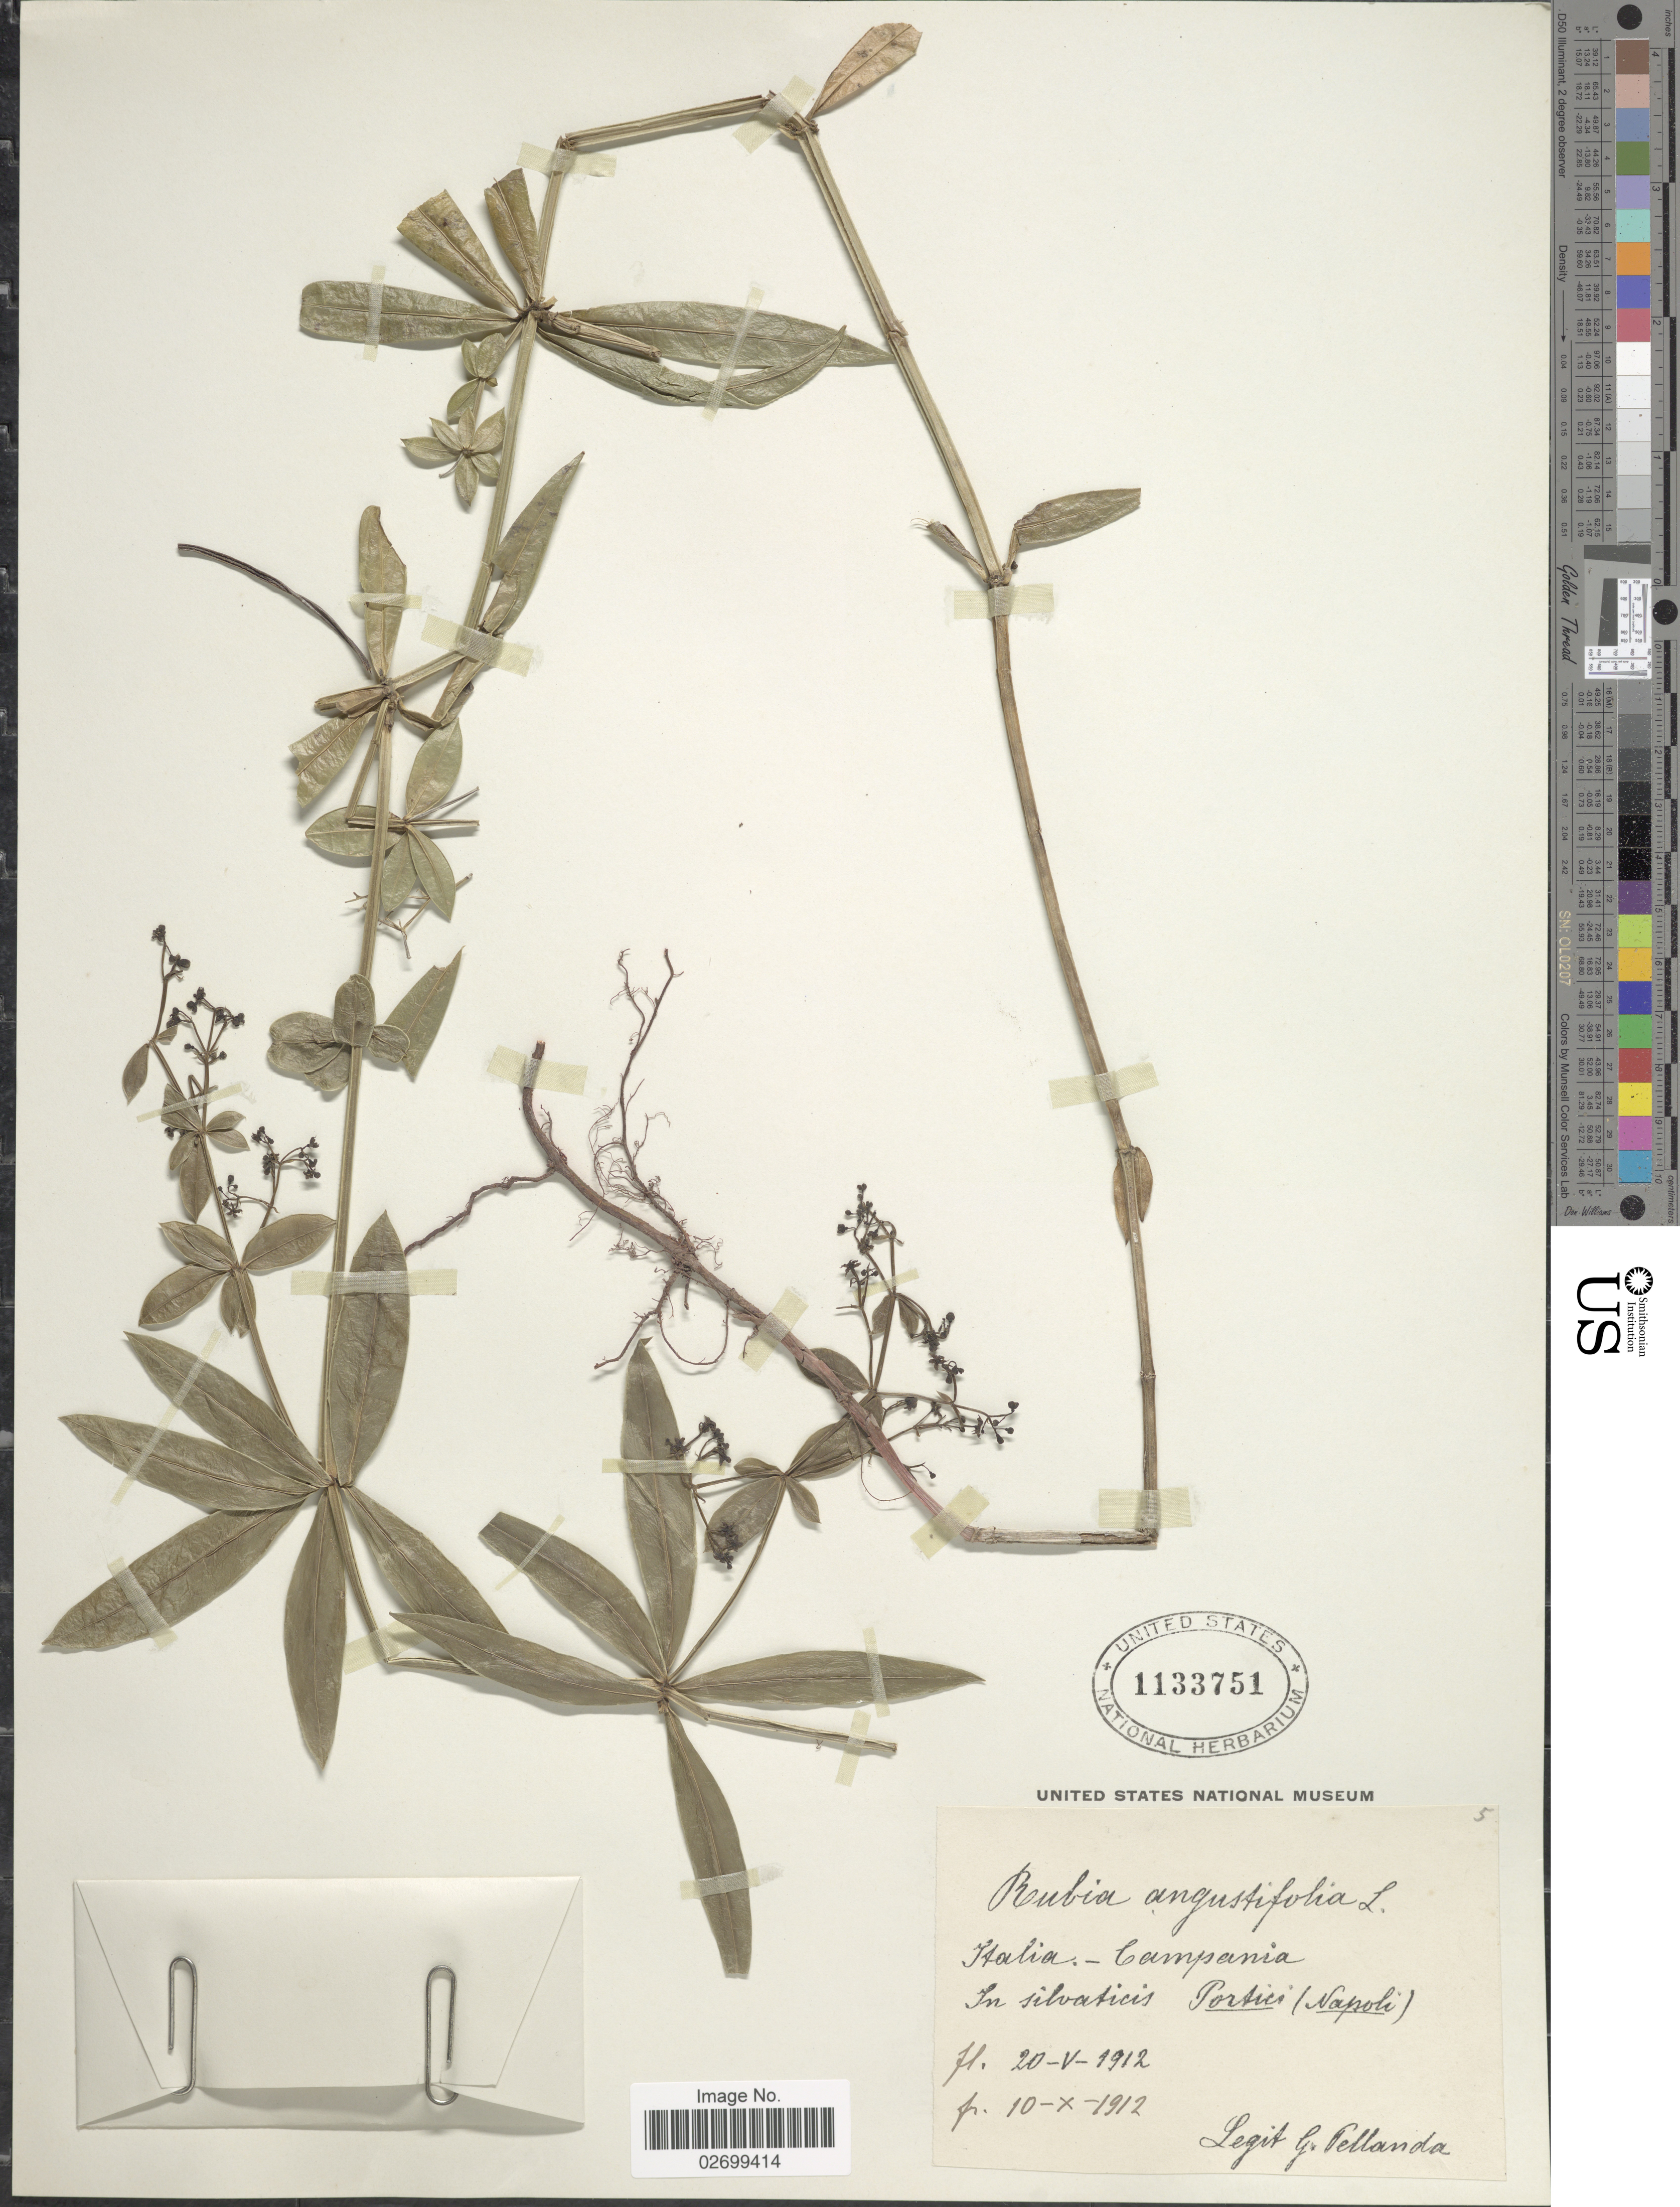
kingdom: Plantae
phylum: Tracheophyta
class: Magnoliopsida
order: Gentianales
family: Rubiaceae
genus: Rubia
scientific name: Rubia angustifolia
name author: L.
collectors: G. Pellanda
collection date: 1912-05-20/1912-10-10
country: Italy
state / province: Campania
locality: In silvaticis Portici (Napoli)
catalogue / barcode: US 1133751